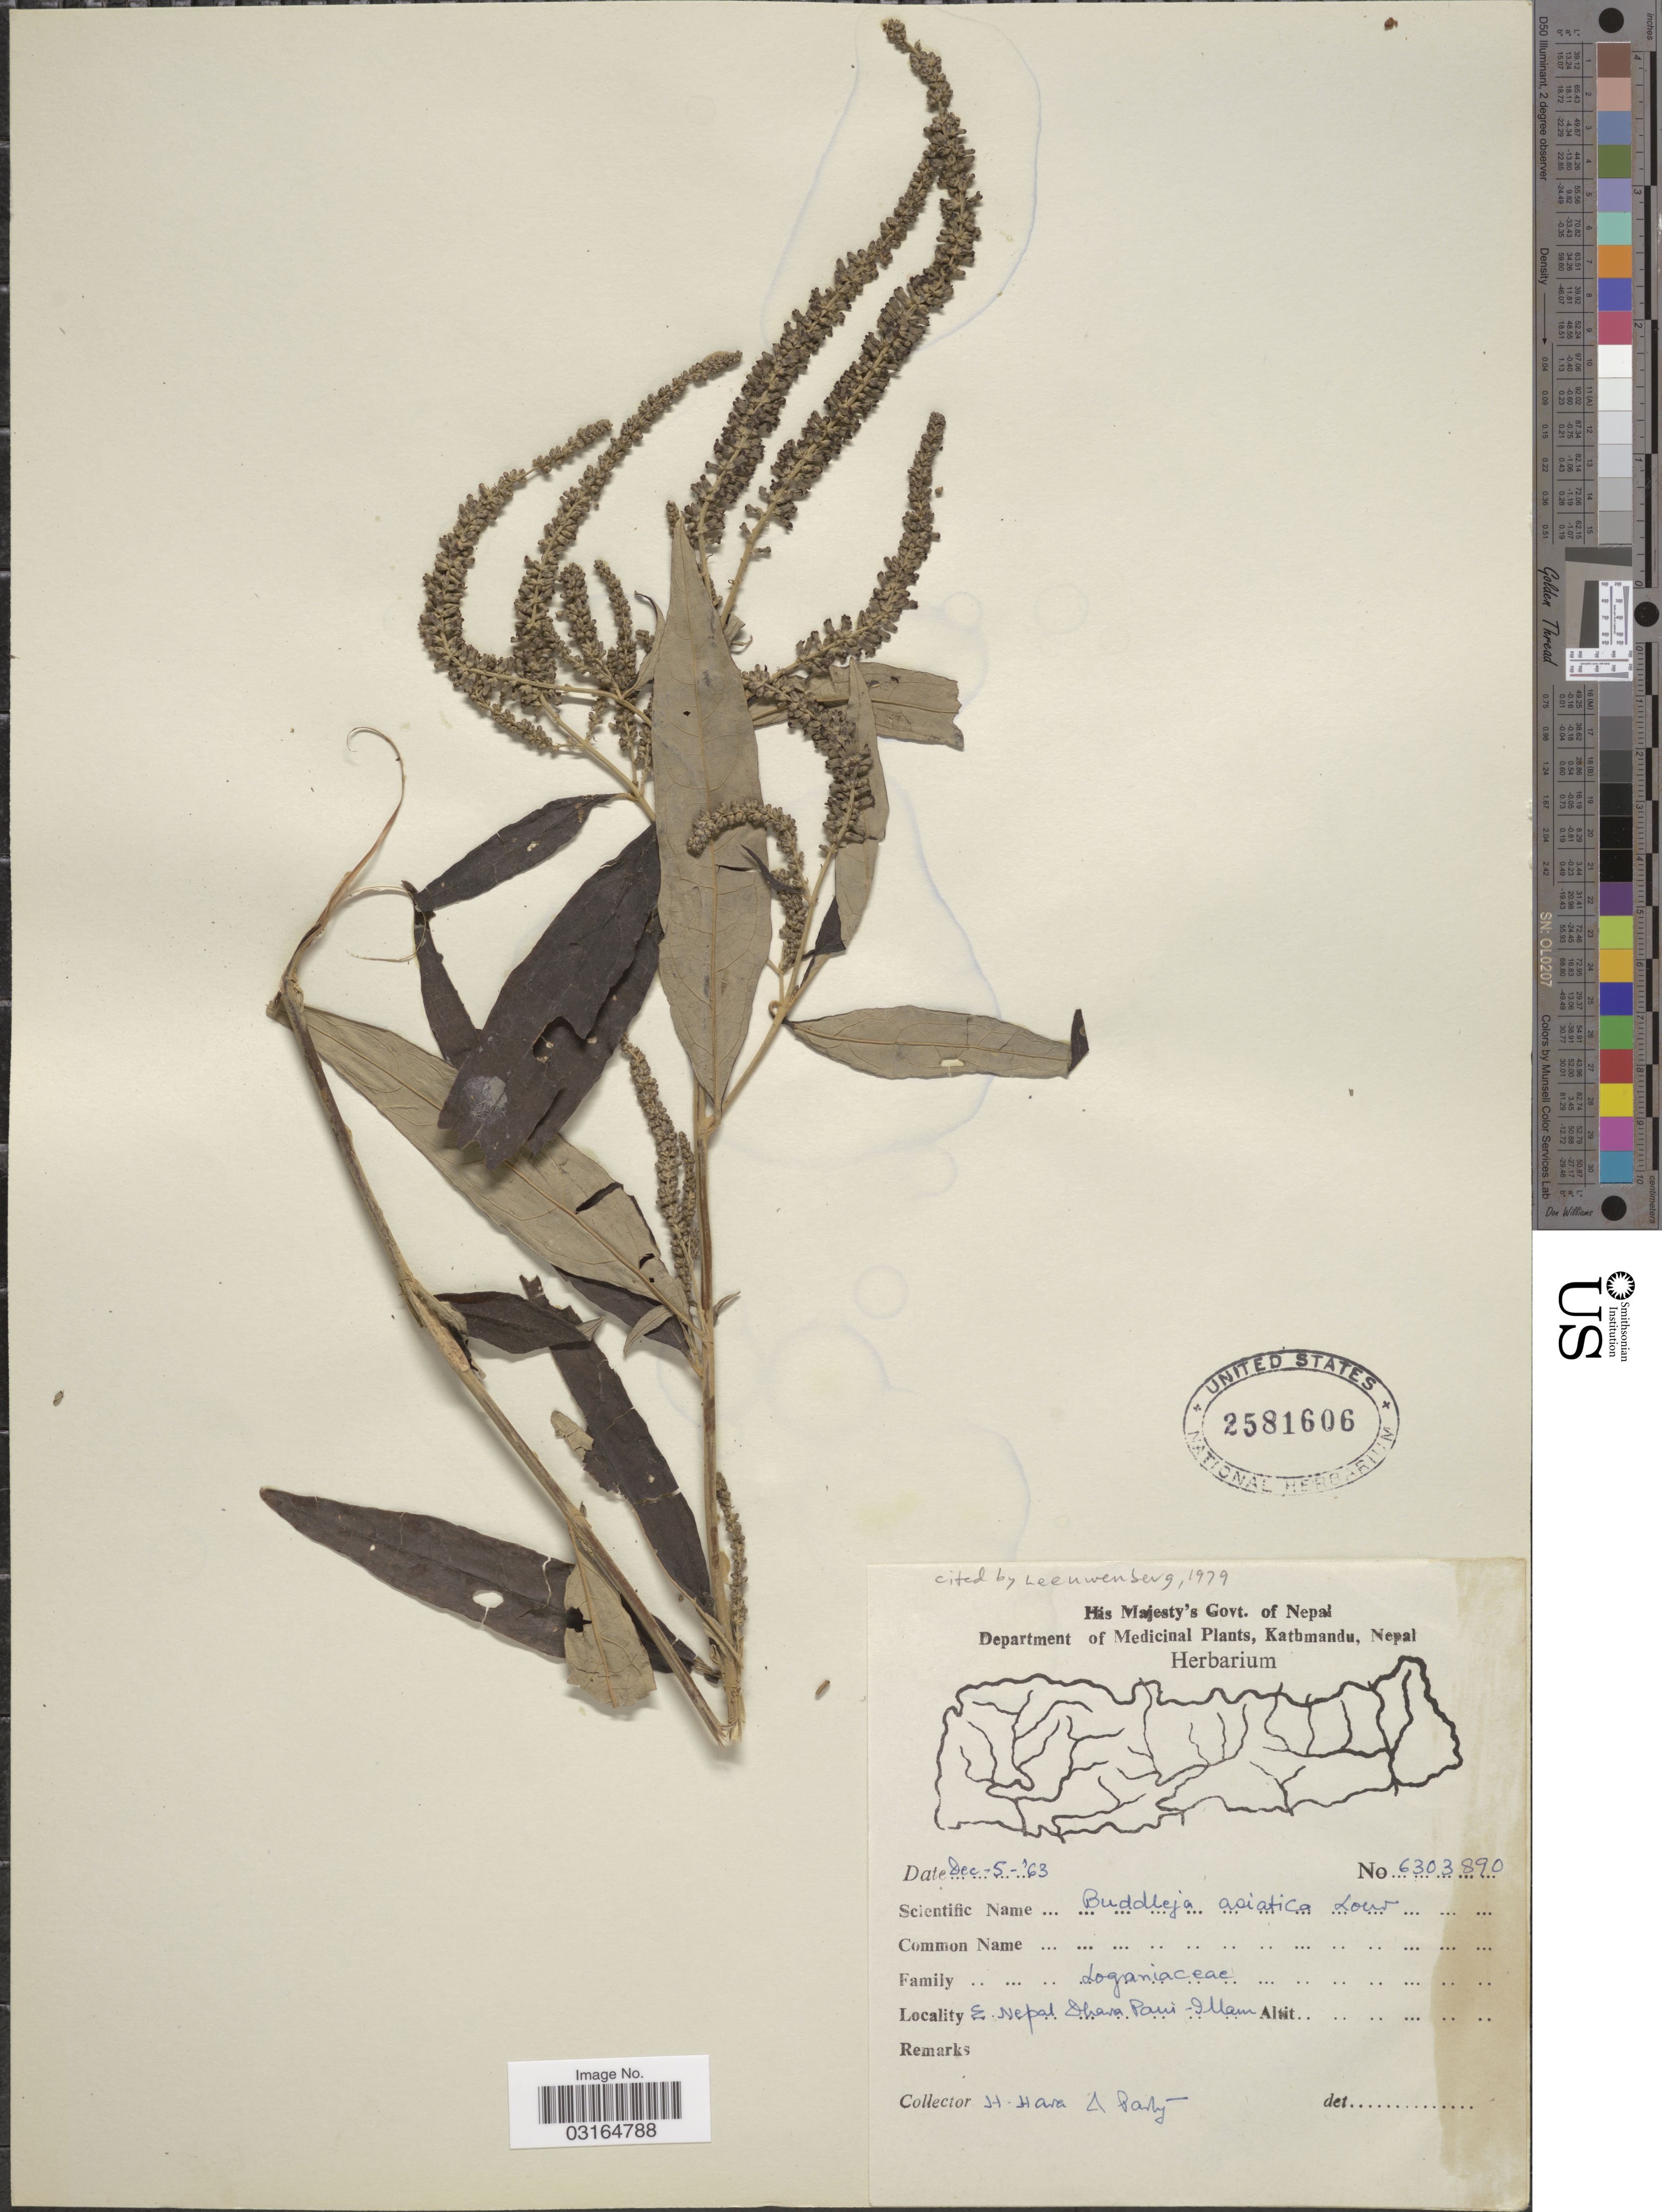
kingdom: Plantae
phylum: Tracheophyta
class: Magnoliopsida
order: Lamiales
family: Scrophulariaceae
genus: Buddleja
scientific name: Buddleja asiatica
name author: Lour.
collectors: H. Hara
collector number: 6303890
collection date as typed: Transcribed d/m/y: 5/12/63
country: Nepal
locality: E. Nepal Dhara Pani-Illam.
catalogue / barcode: US 2581606